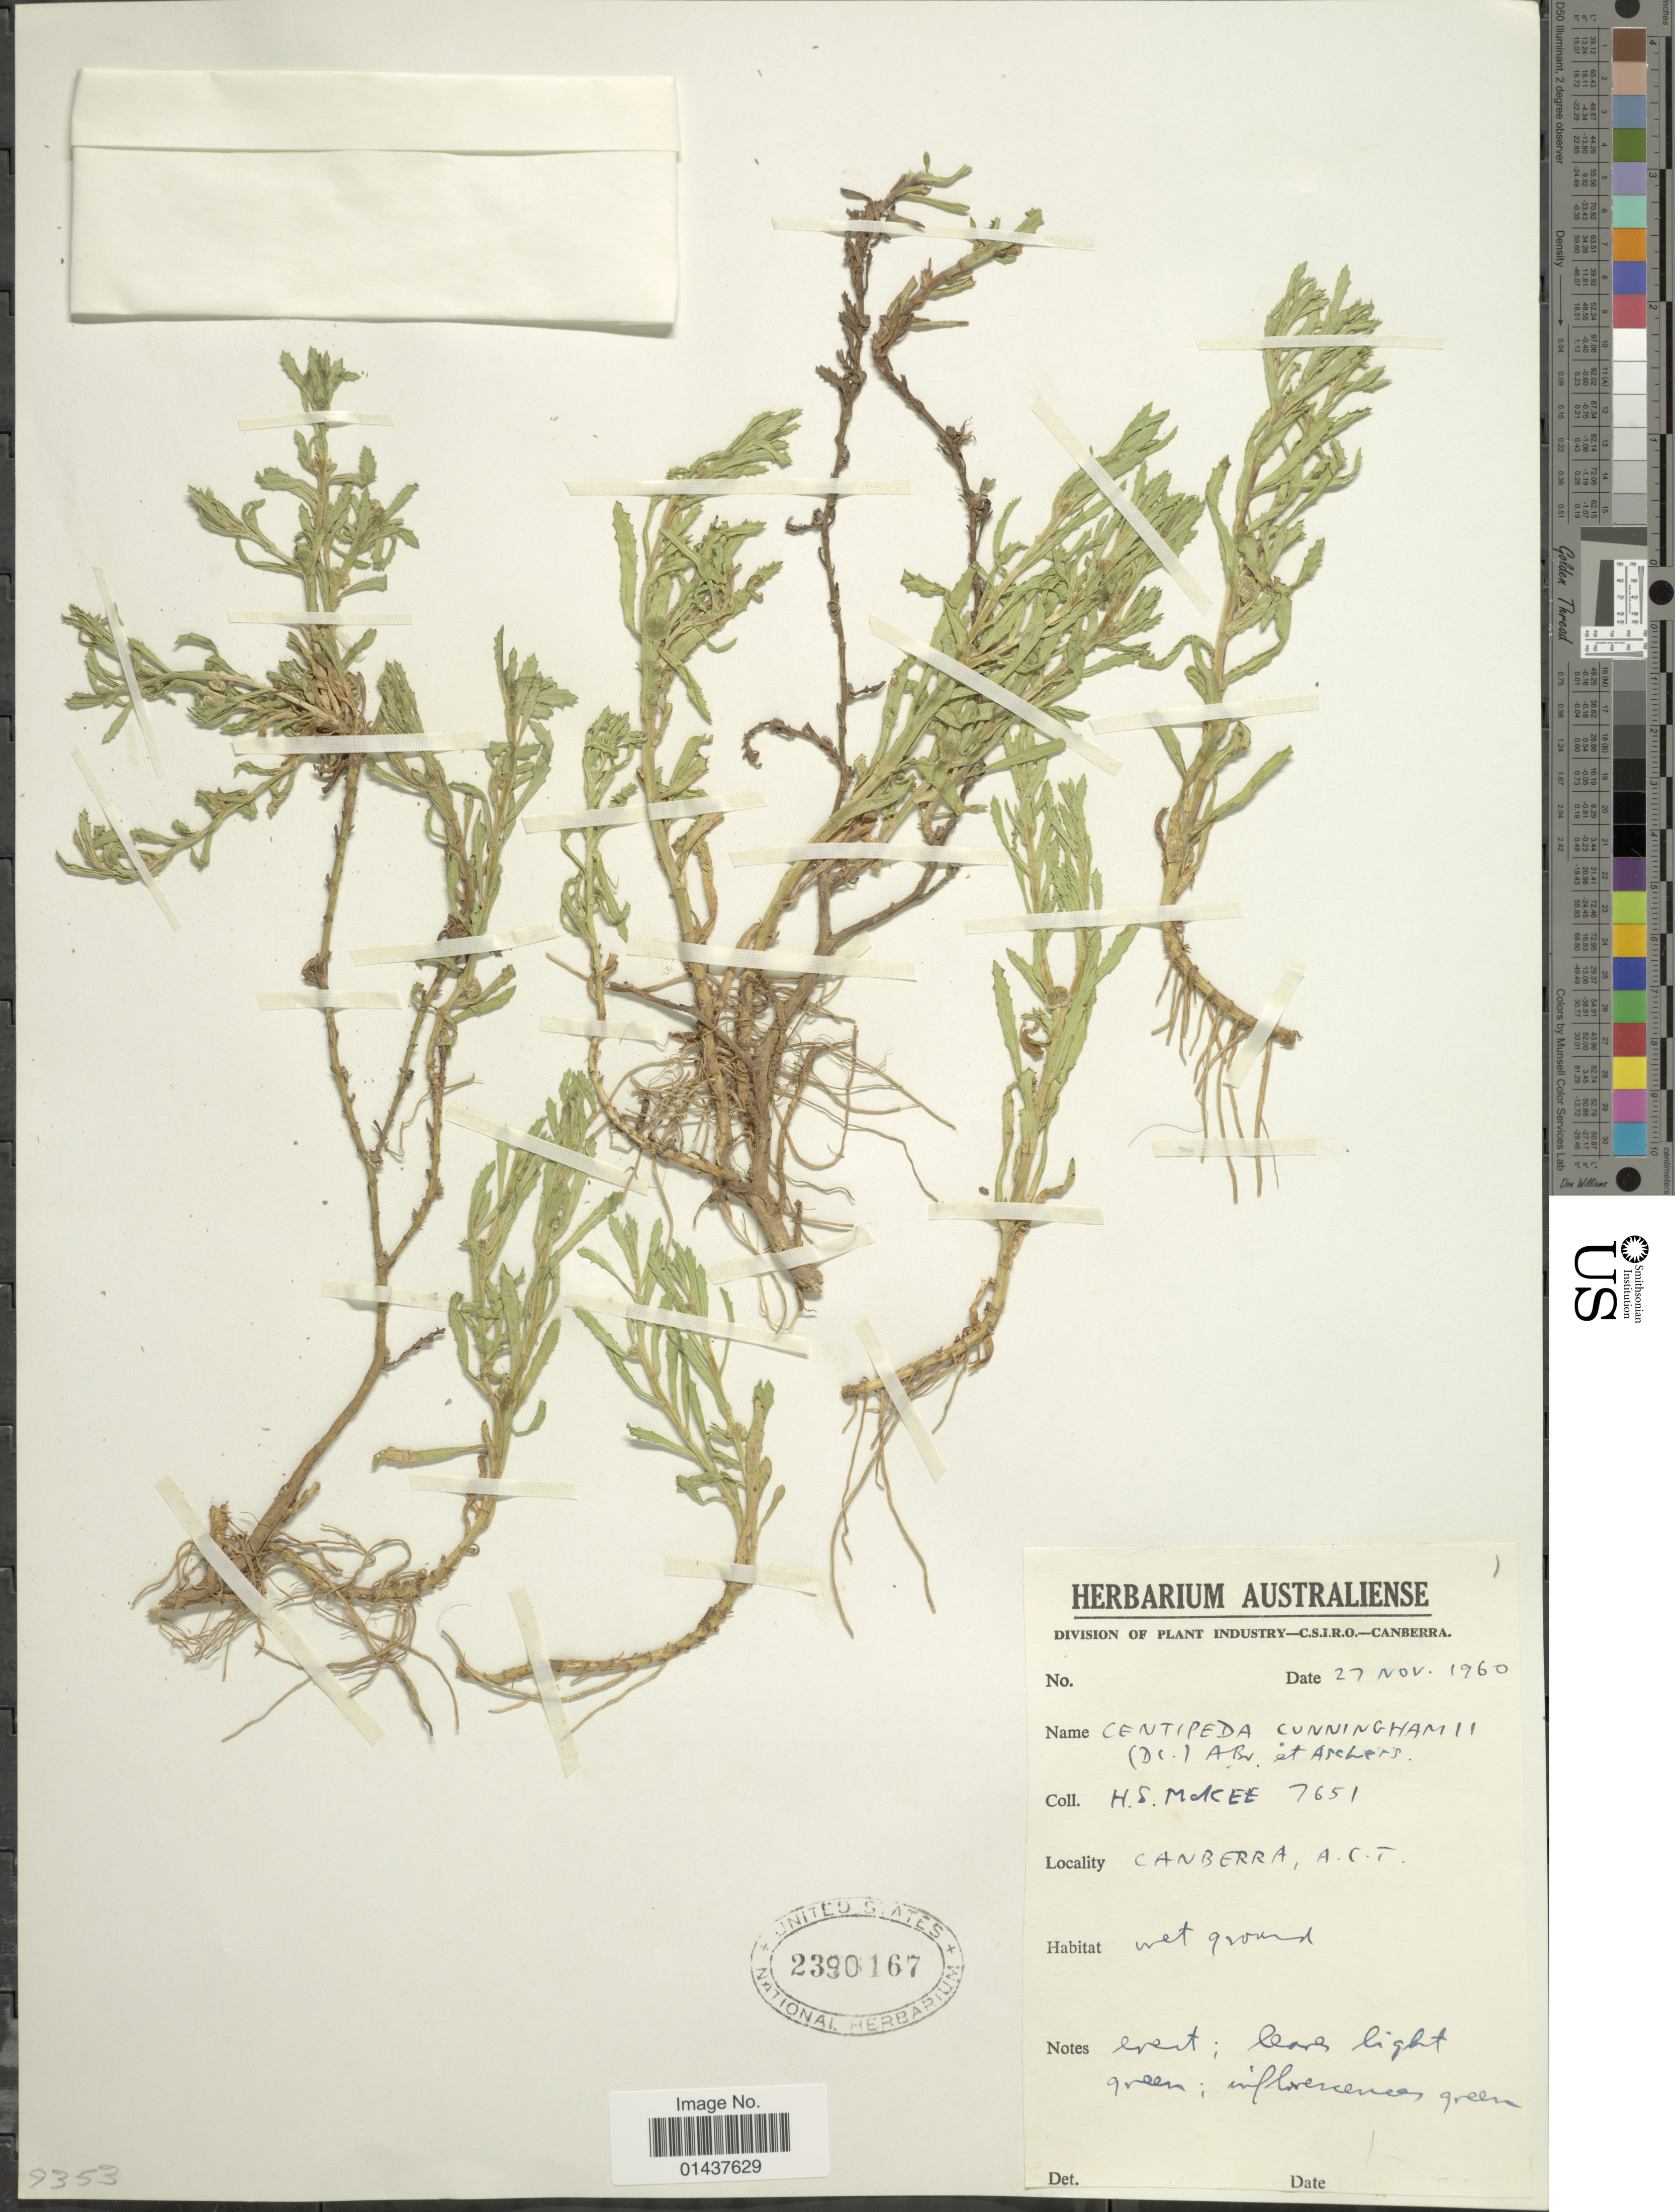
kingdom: Plantae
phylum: Tracheophyta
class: Magnoliopsida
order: Asterales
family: Asteraceae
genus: Centipeda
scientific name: Centipeda cunninghamii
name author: A. Braun & Asch.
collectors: H. S. McKee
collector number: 7651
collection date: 1960-11-27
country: Australia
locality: Canberra, A.C.T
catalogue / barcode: US 2390167